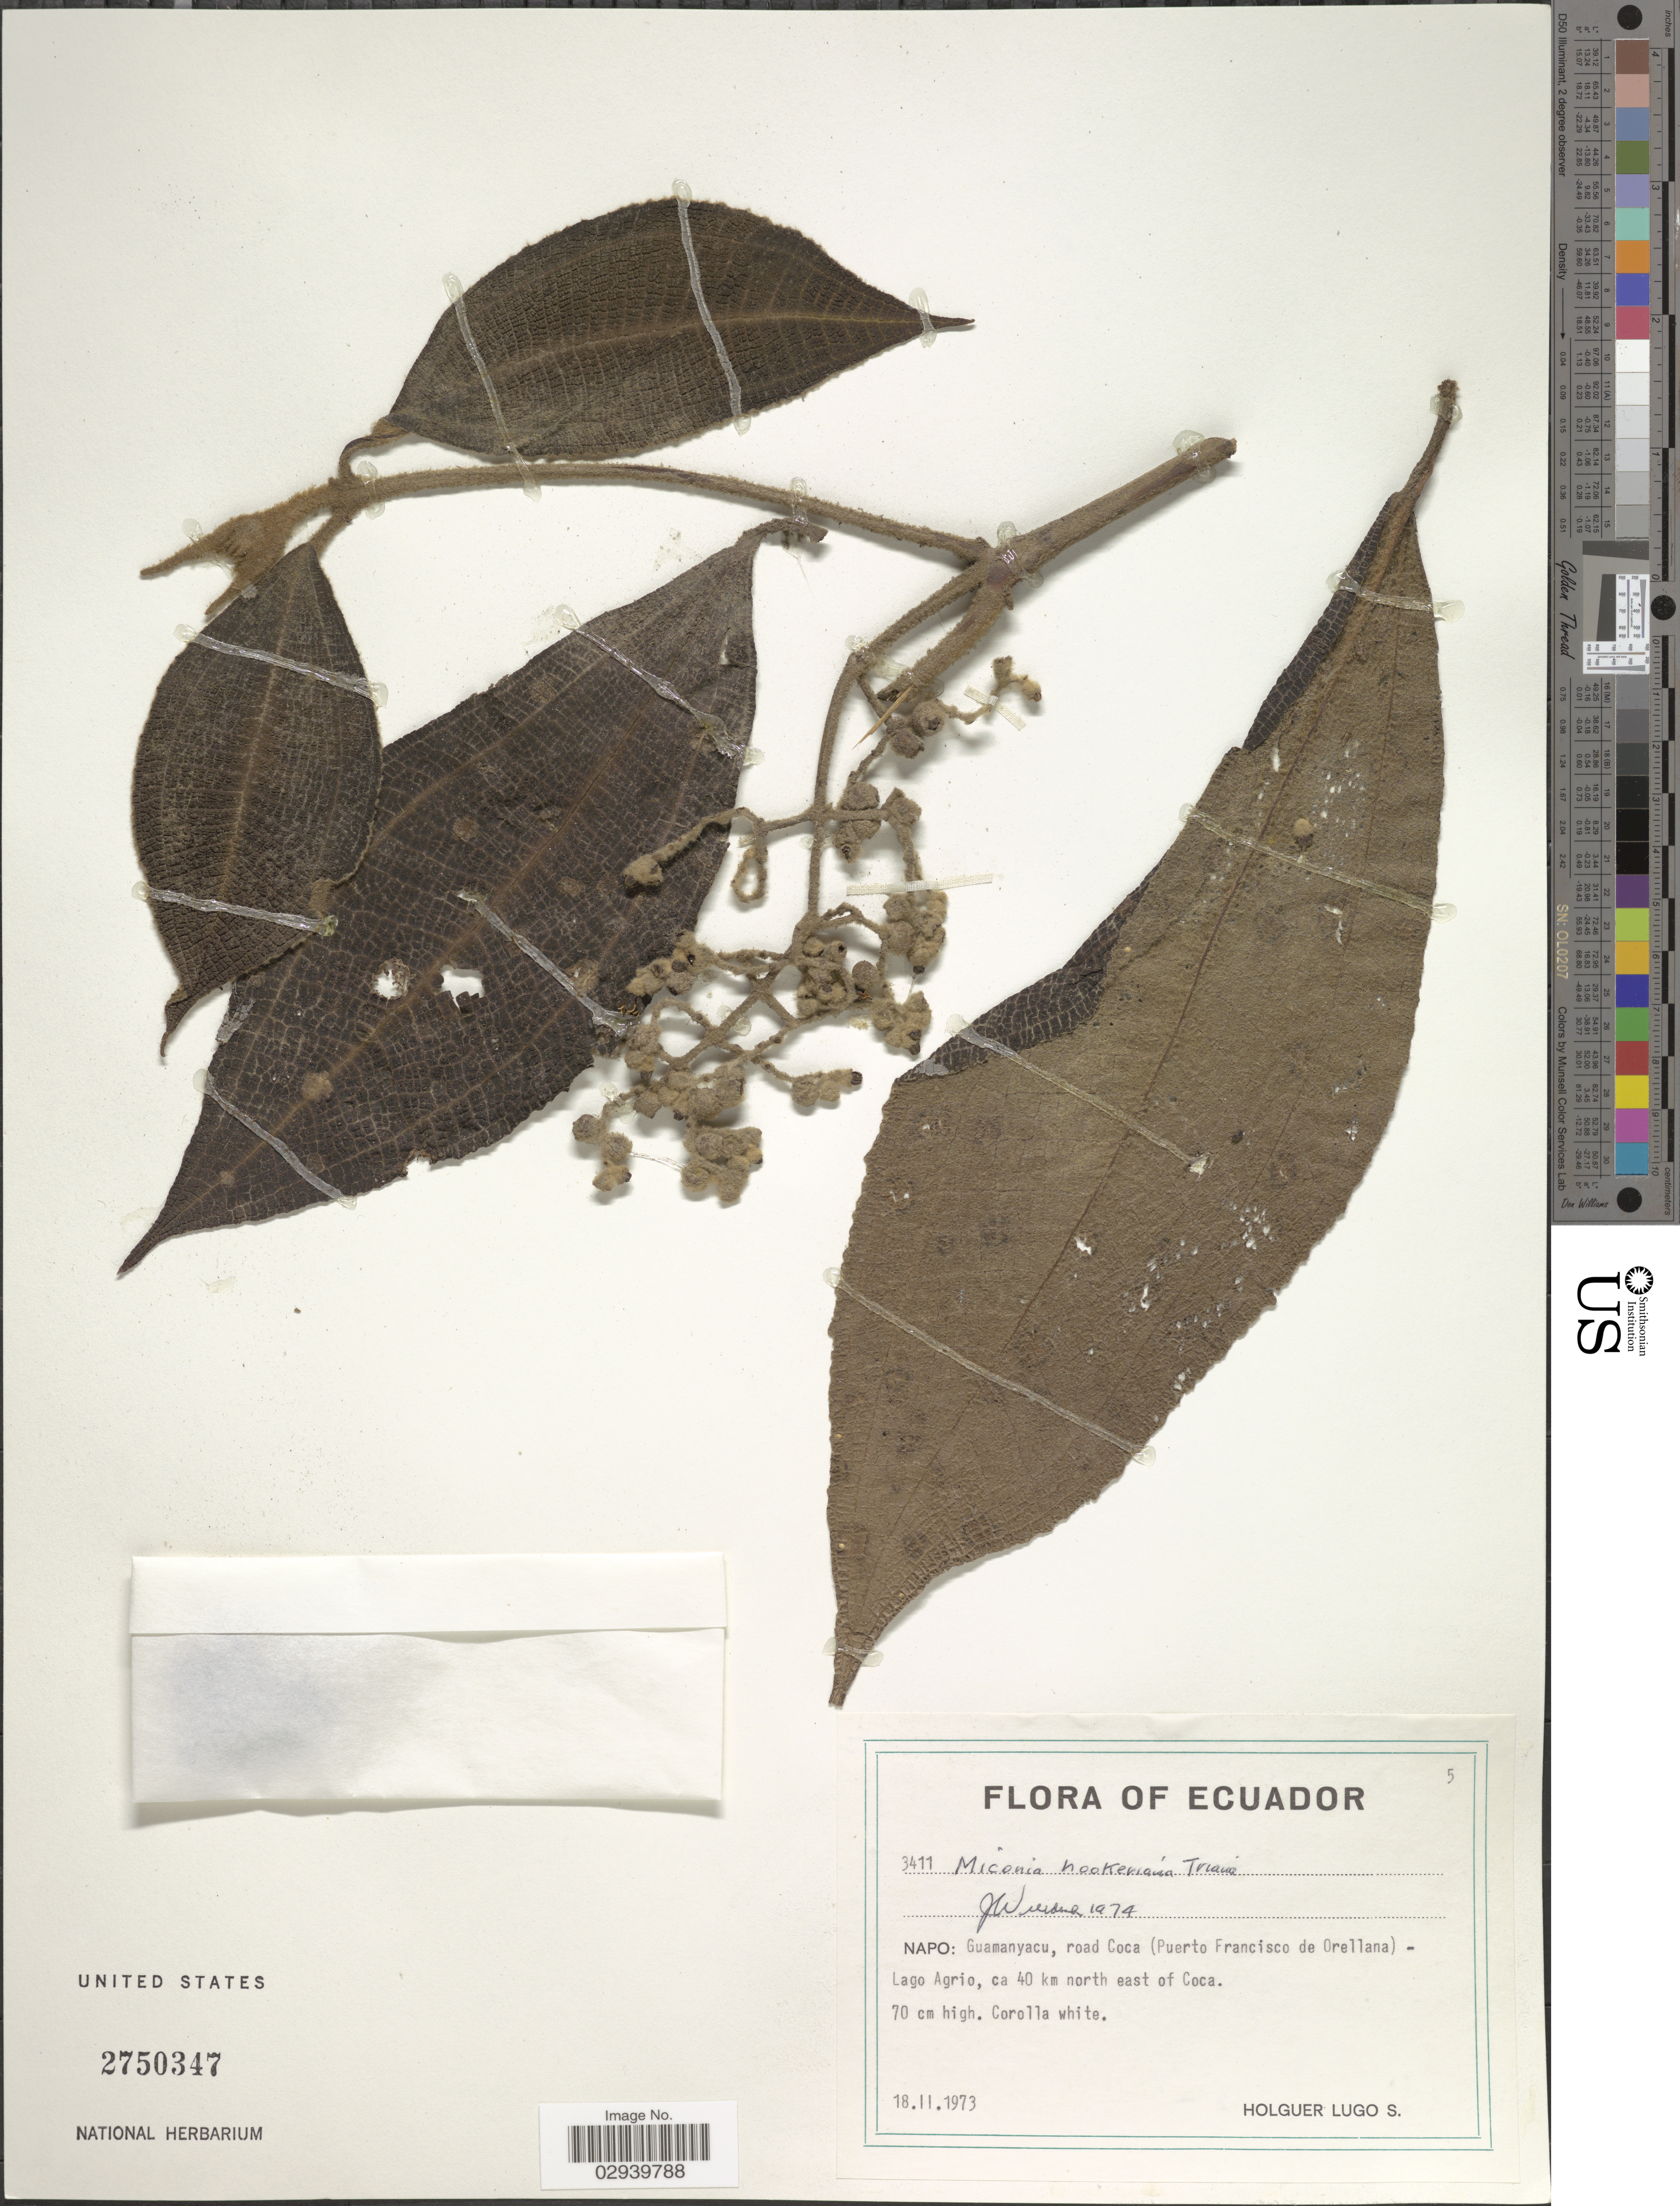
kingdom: Plantae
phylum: Tracheophyta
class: Magnoliopsida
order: Myrtales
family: Melastomataceae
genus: Miconia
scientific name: Miconia hookeriana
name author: Triana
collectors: H. Lugo S.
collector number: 3411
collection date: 1973-02-18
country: Ecuador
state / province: Napo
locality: Napo: Guamanyacu, road Coca (Puerto Francisco de Orellana) - Lago Agrio, ca 40 km north east of Coca.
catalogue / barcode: US 2750347